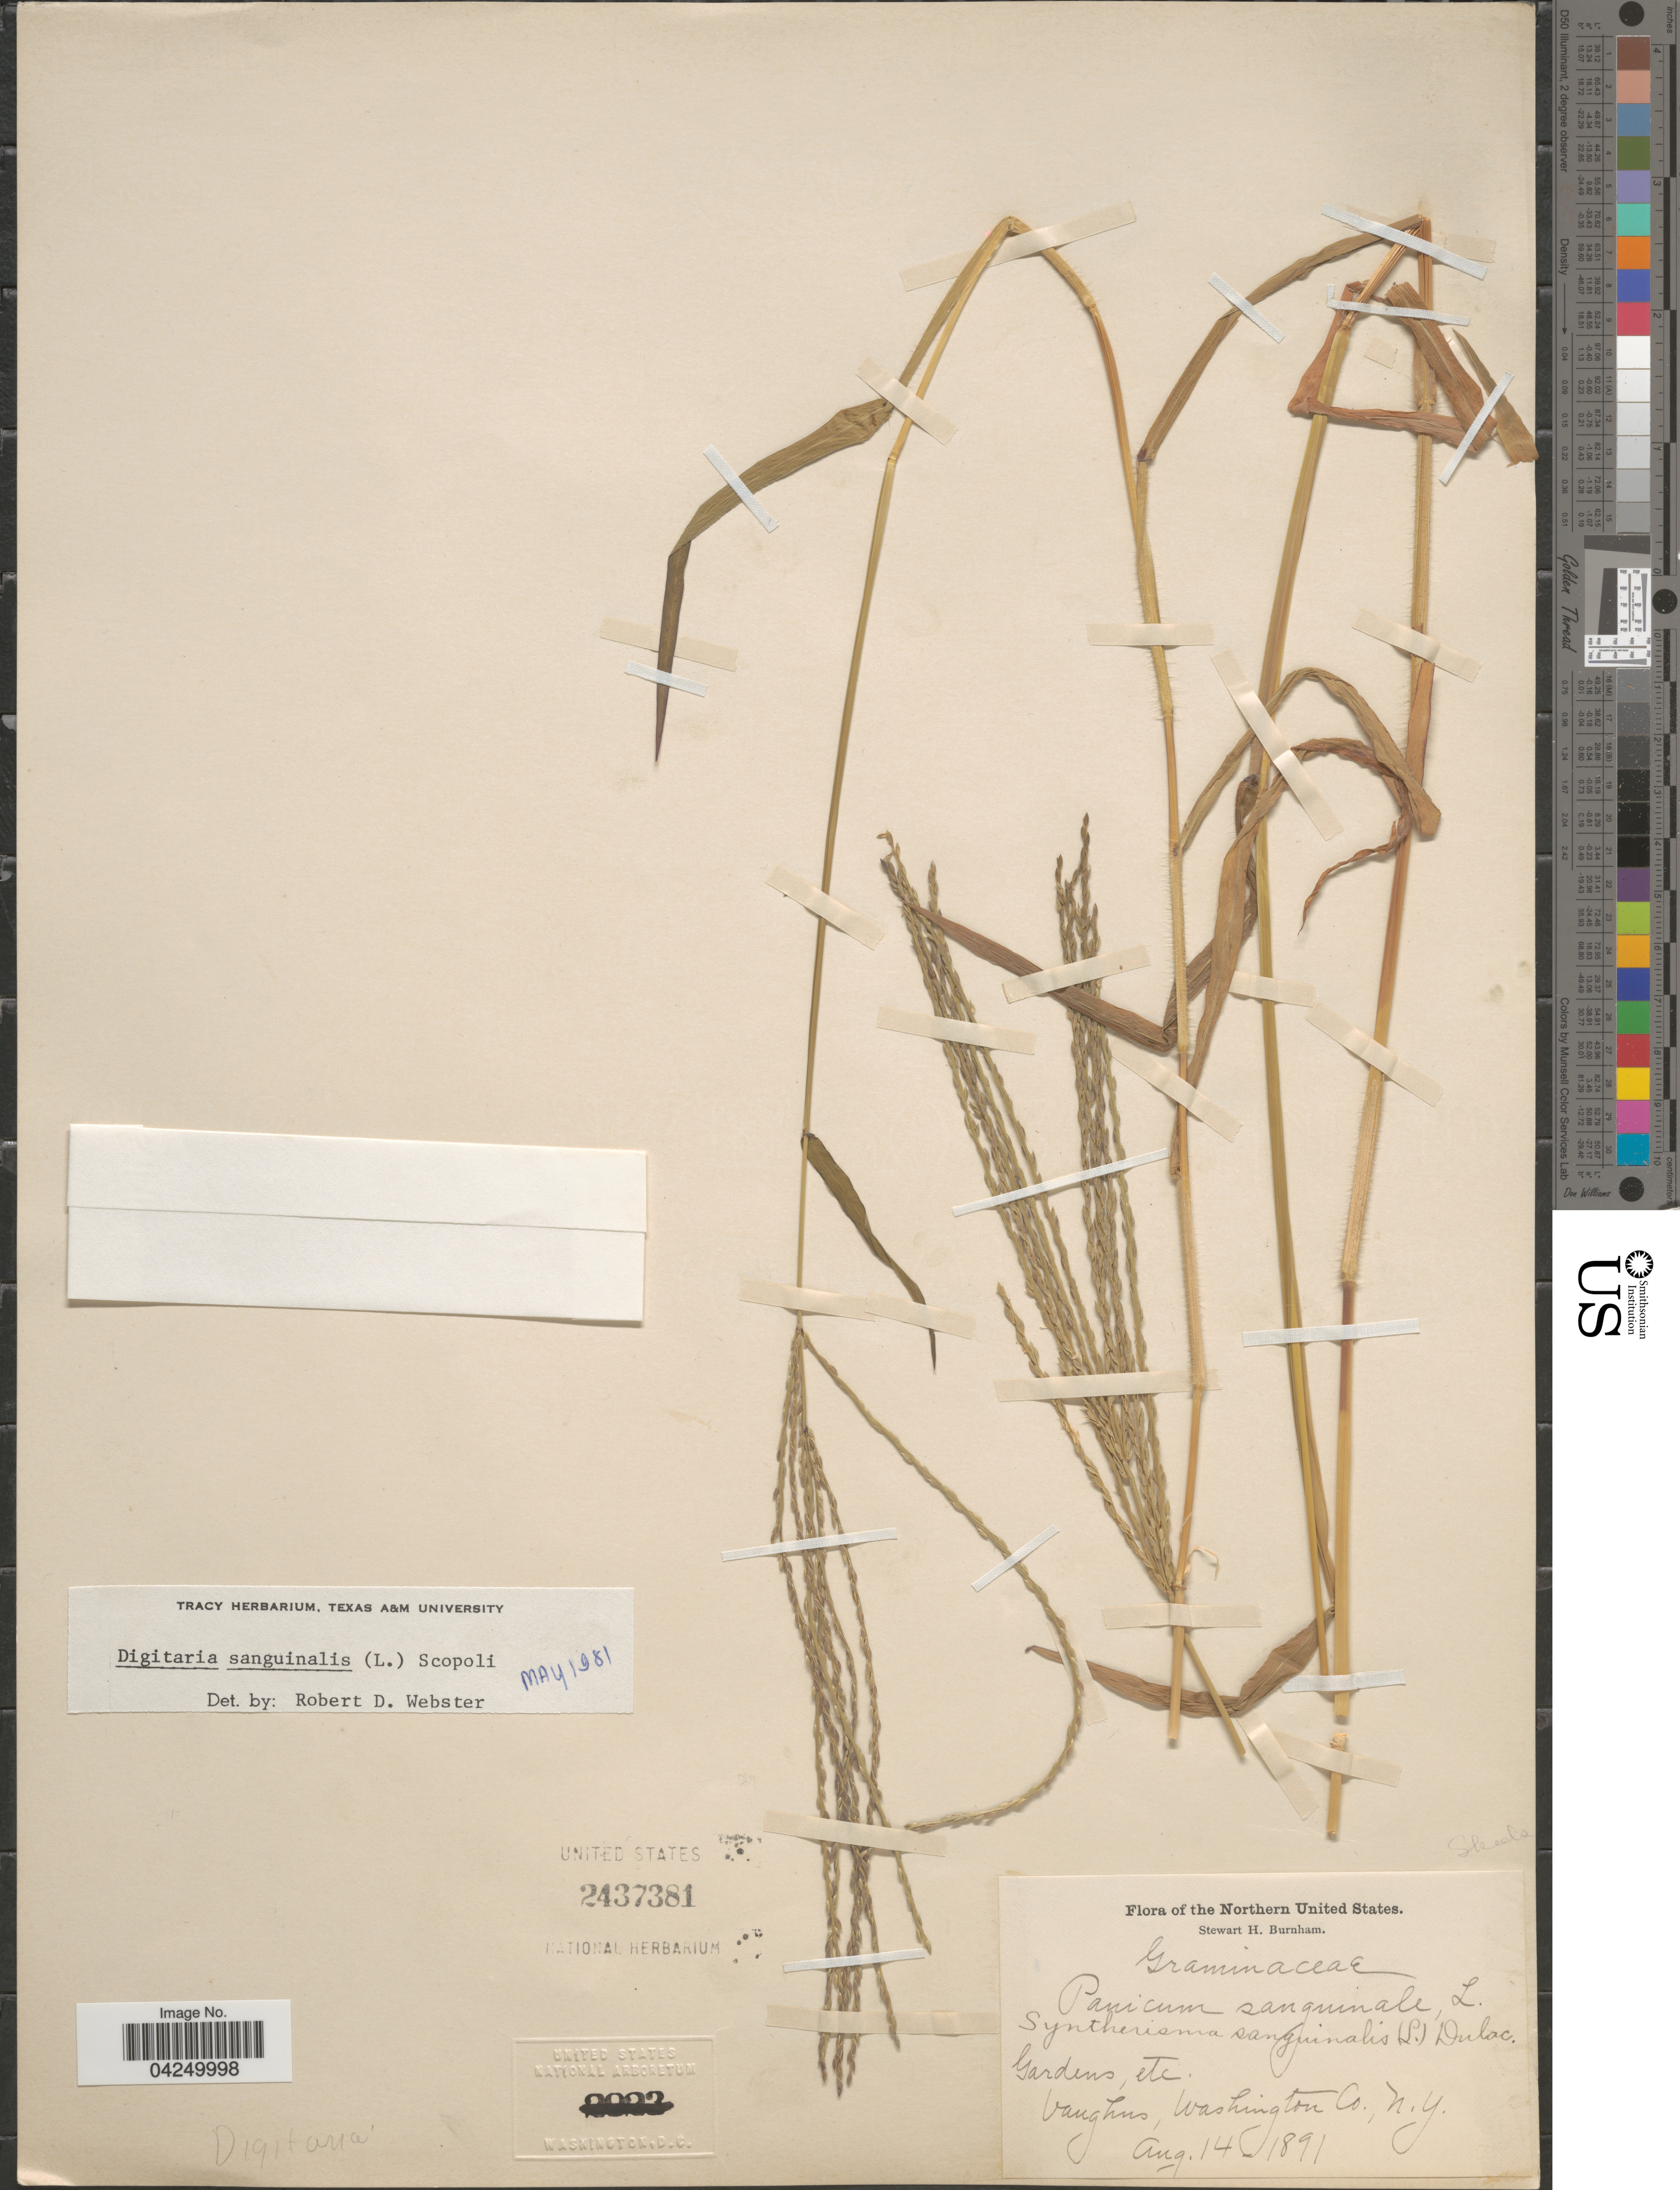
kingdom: Plantae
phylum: Tracheophyta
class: Liliopsida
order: Poales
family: Poaceae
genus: Digitaria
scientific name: Digitaria sanguinalis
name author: (L.) Scop.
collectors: S. Burnham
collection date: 1891-08-14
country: United States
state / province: New York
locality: The Northern United States. Gardens, etc. Vaughns, Washington Co.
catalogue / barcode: US 2437381